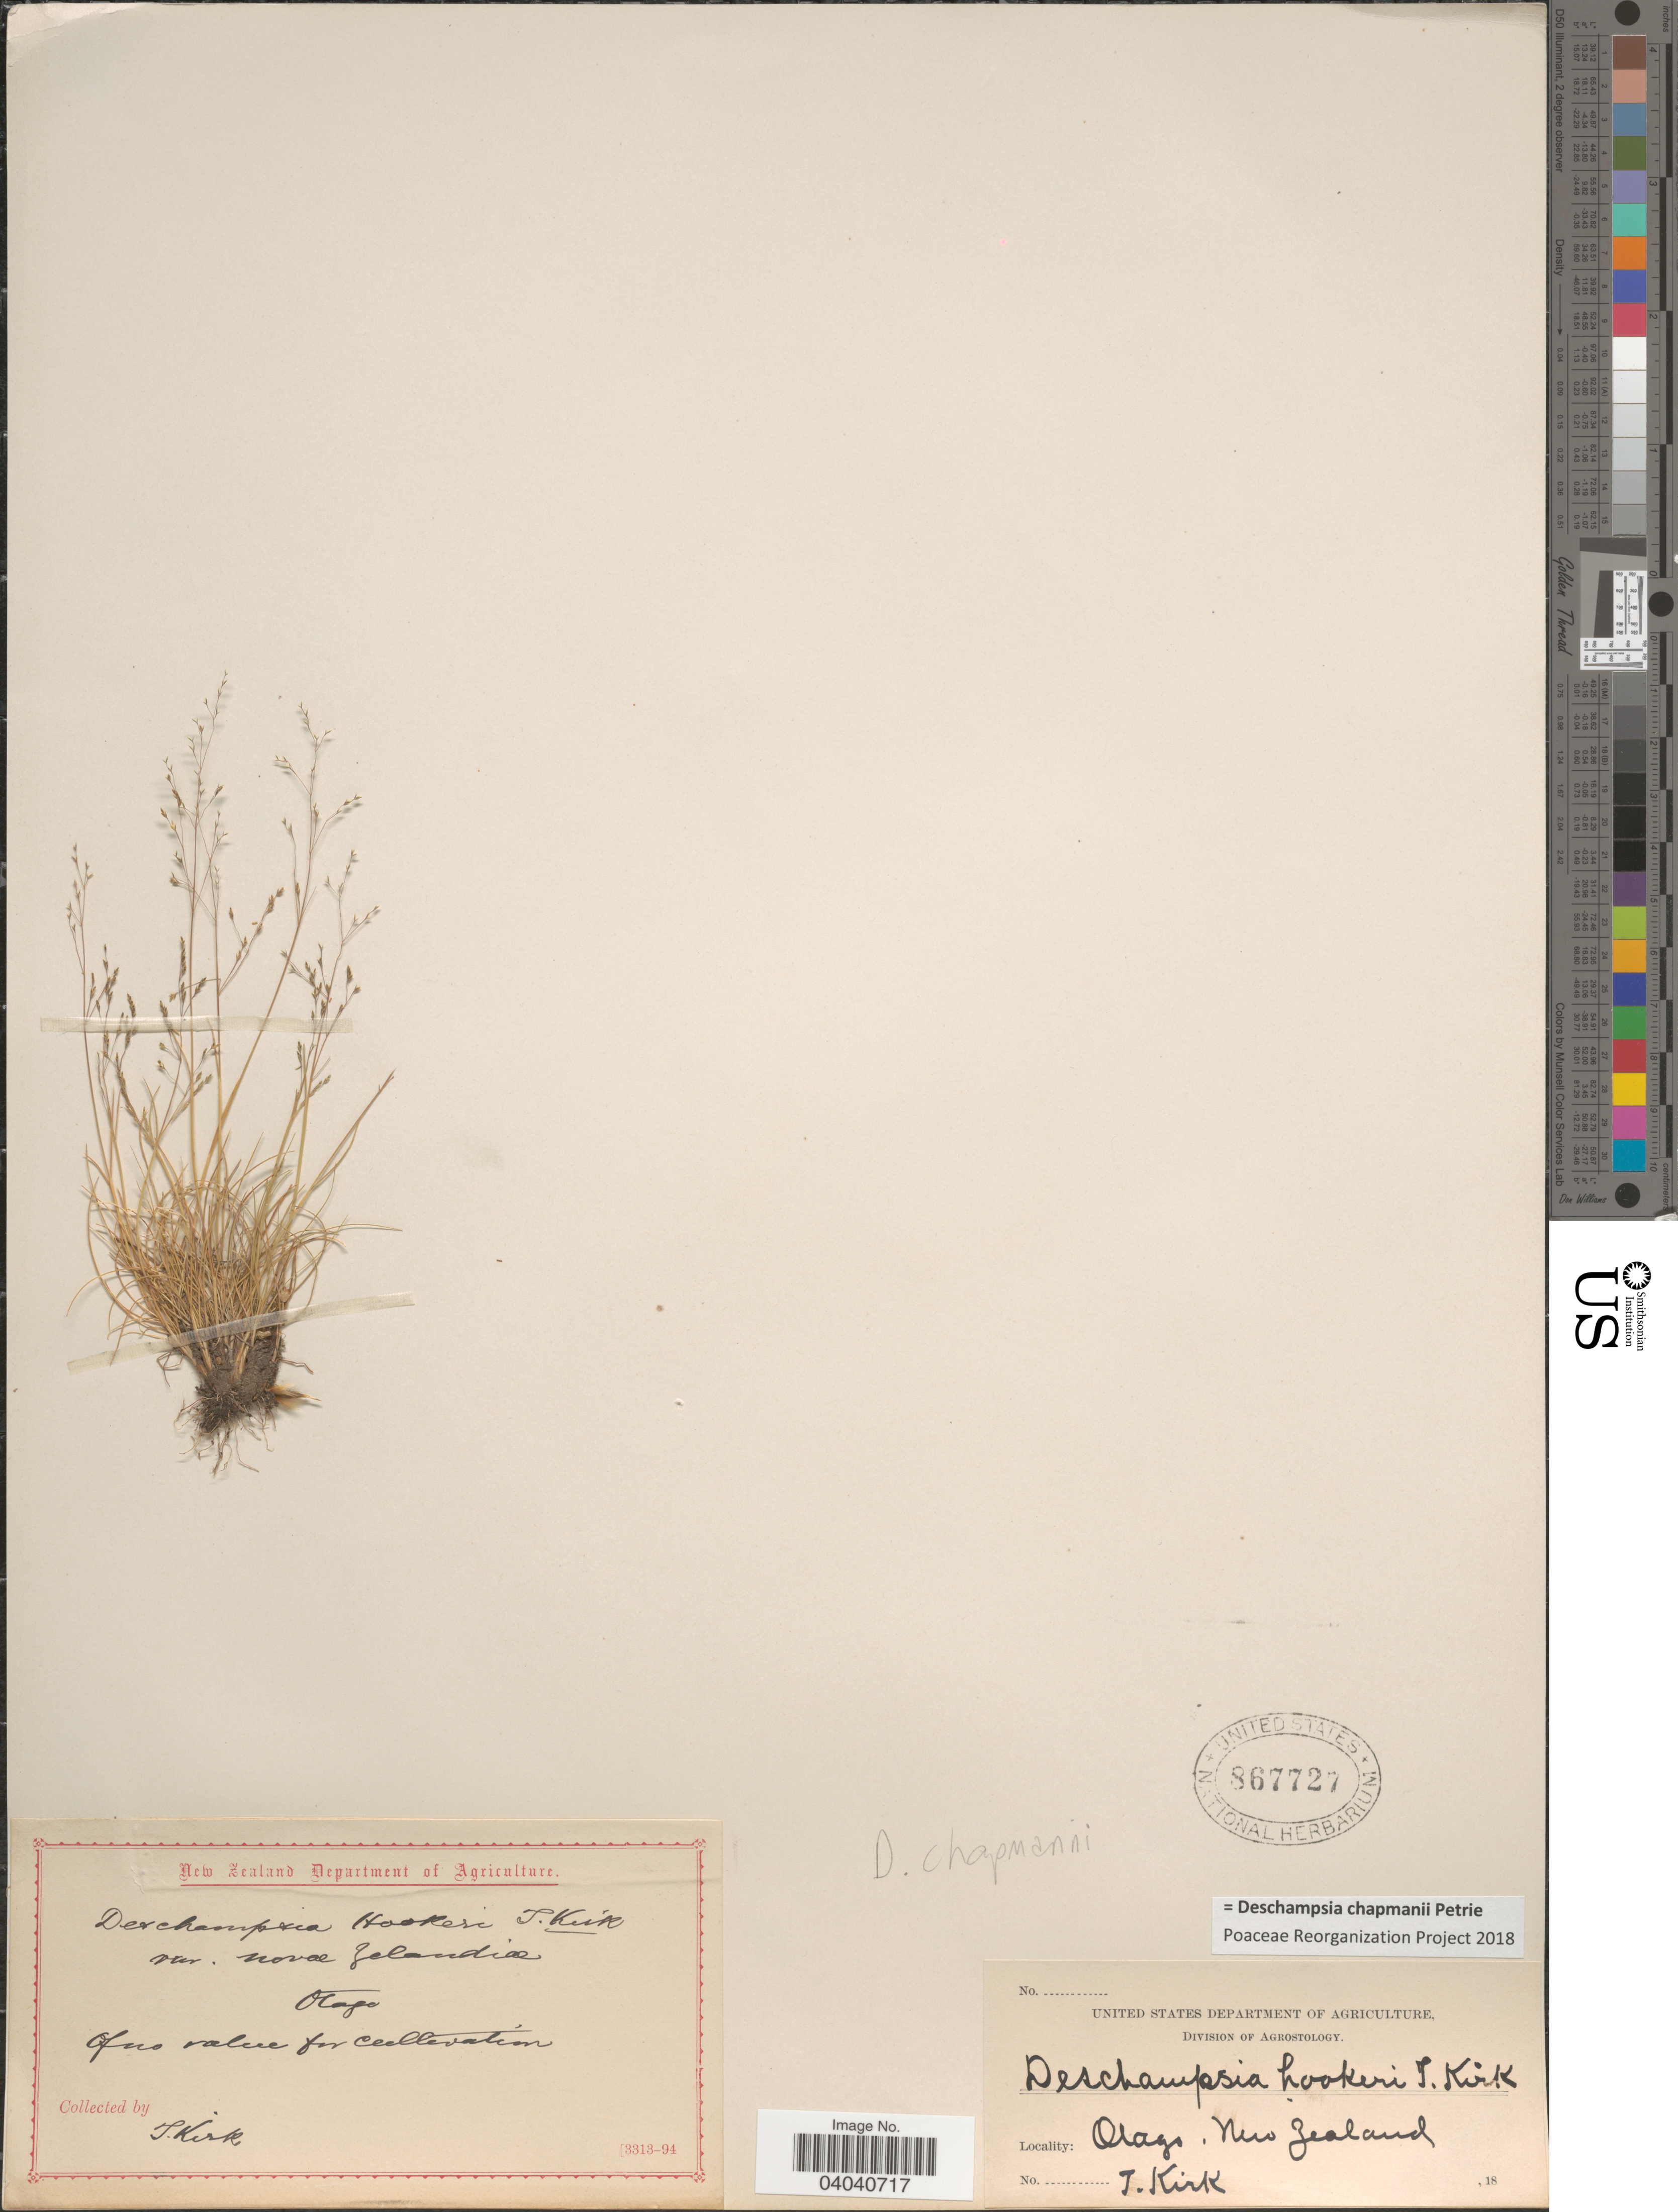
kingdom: Plantae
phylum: Tracheophyta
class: Liliopsida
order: Poales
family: Poaceae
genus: Deschampsia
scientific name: Deschampsia chapmanii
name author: Petrie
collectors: J. Kirk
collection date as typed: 18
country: New Zealand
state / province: Otago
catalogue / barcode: US 867727